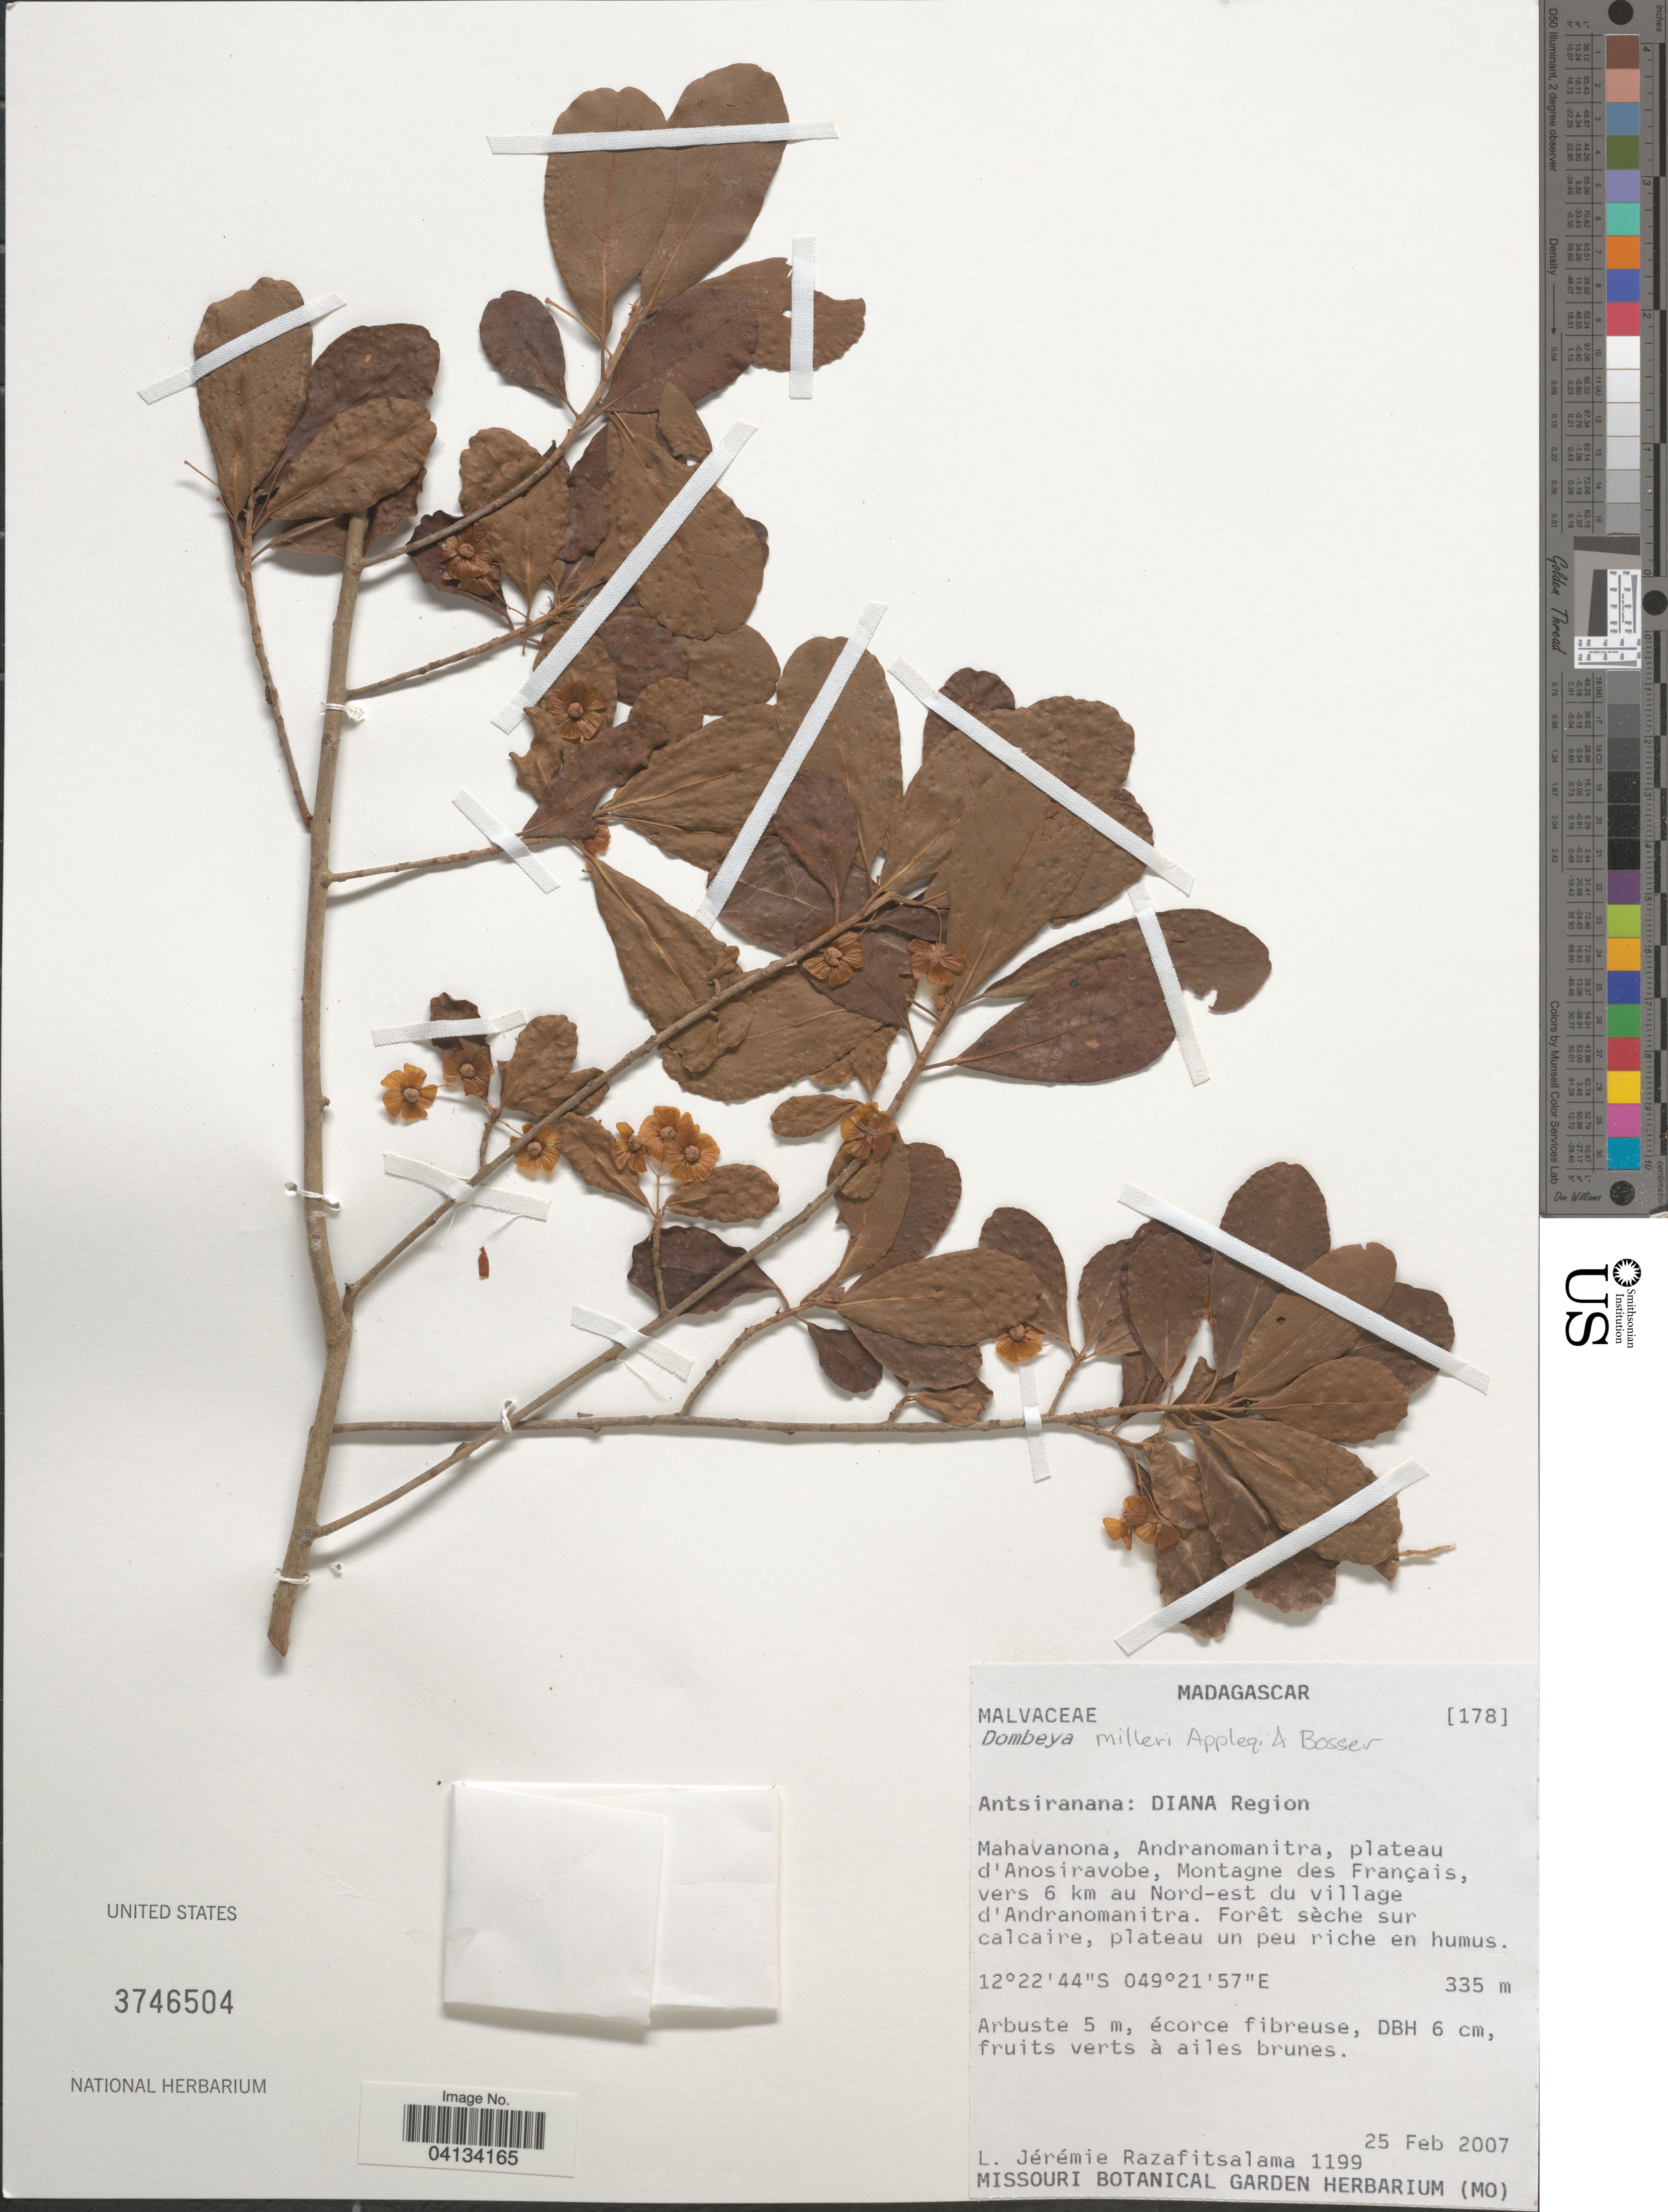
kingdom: Plantae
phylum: Tracheophyta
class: Magnoliopsida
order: Malvales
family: Malvaceae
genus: Dombeya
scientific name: Dombeya milleri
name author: Appleq. & Bosser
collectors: L. J. Razafitsalama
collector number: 1199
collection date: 2007-02-25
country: Madagascar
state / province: Diana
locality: Diana Region. Mahavanona, Andranomanitra, plateau d'Anosiravobe, Montagne des Français, vers 6 km au Nord-est du village d'Andranomanitra.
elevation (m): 335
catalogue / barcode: US 3746504